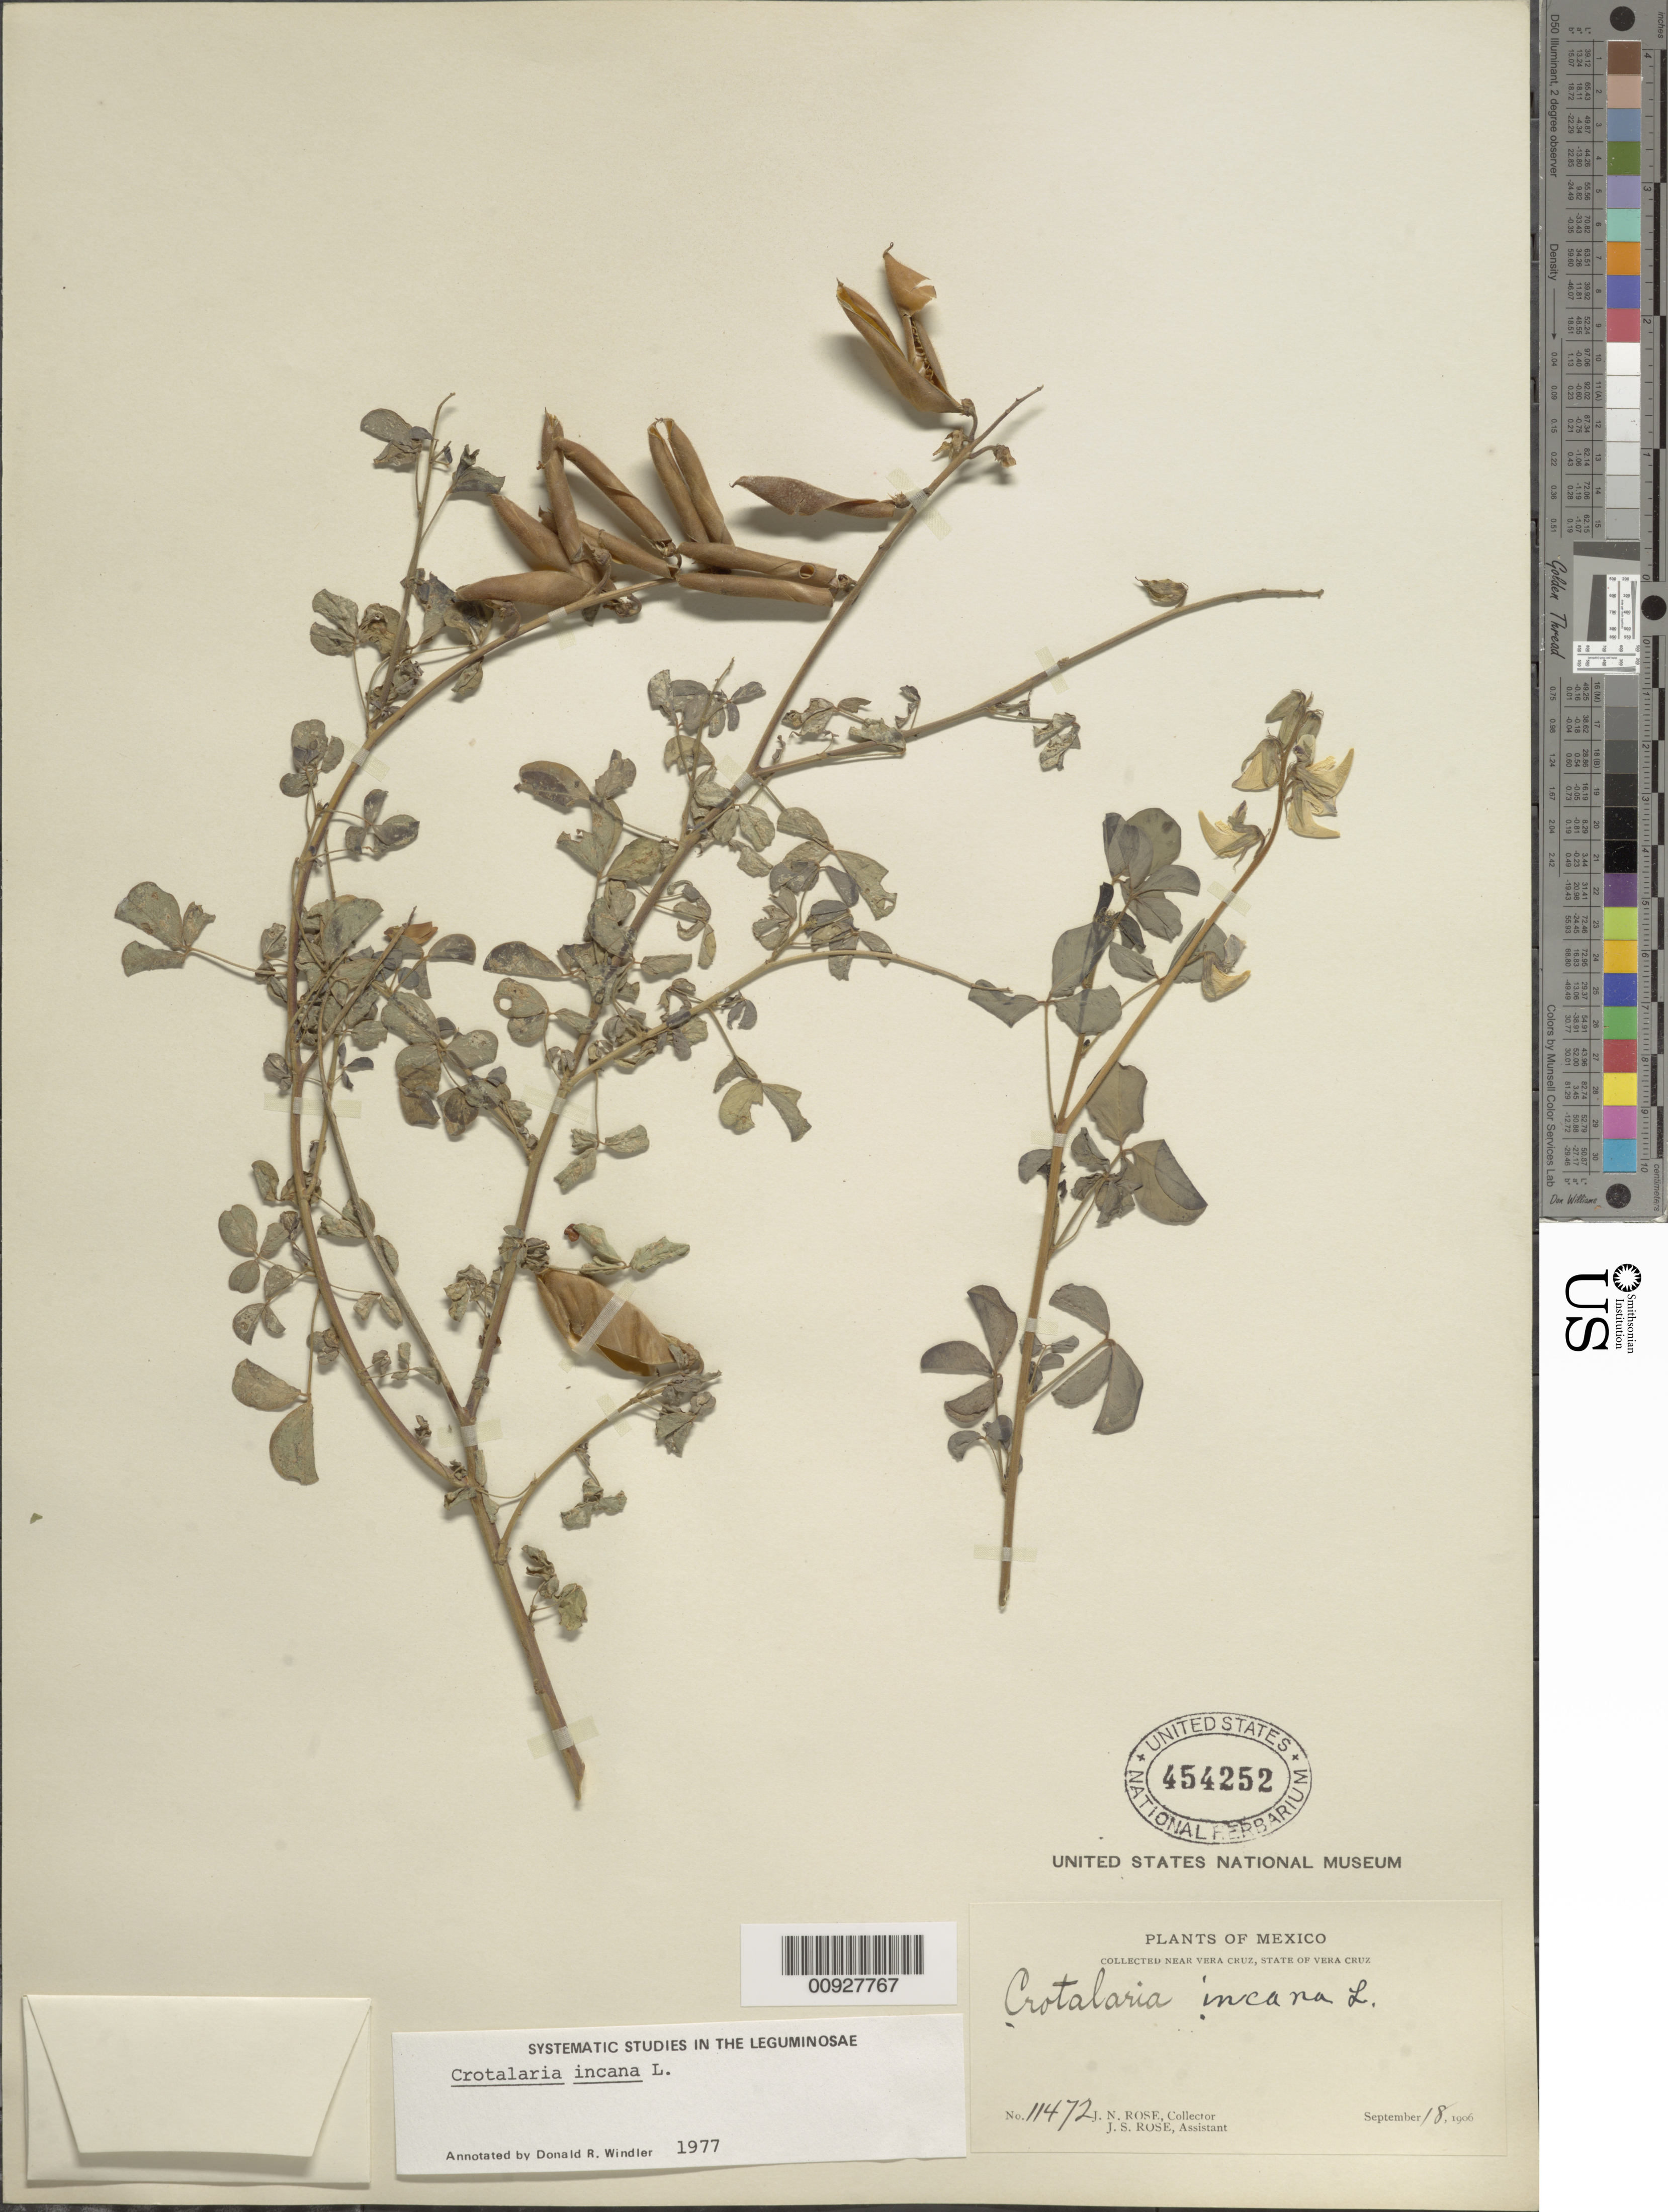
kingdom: Plantae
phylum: Tracheophyta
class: Magnoliopsida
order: Fabales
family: Fabaceae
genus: Crotalaria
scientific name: Crotalaria incana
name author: L.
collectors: J. N. Rose & J. S. Rose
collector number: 11472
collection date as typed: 18 Sep 1906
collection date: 1906-09-18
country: Mexico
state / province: Veracruz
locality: Near Veracruz, State of Veracruz.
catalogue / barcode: US 454252